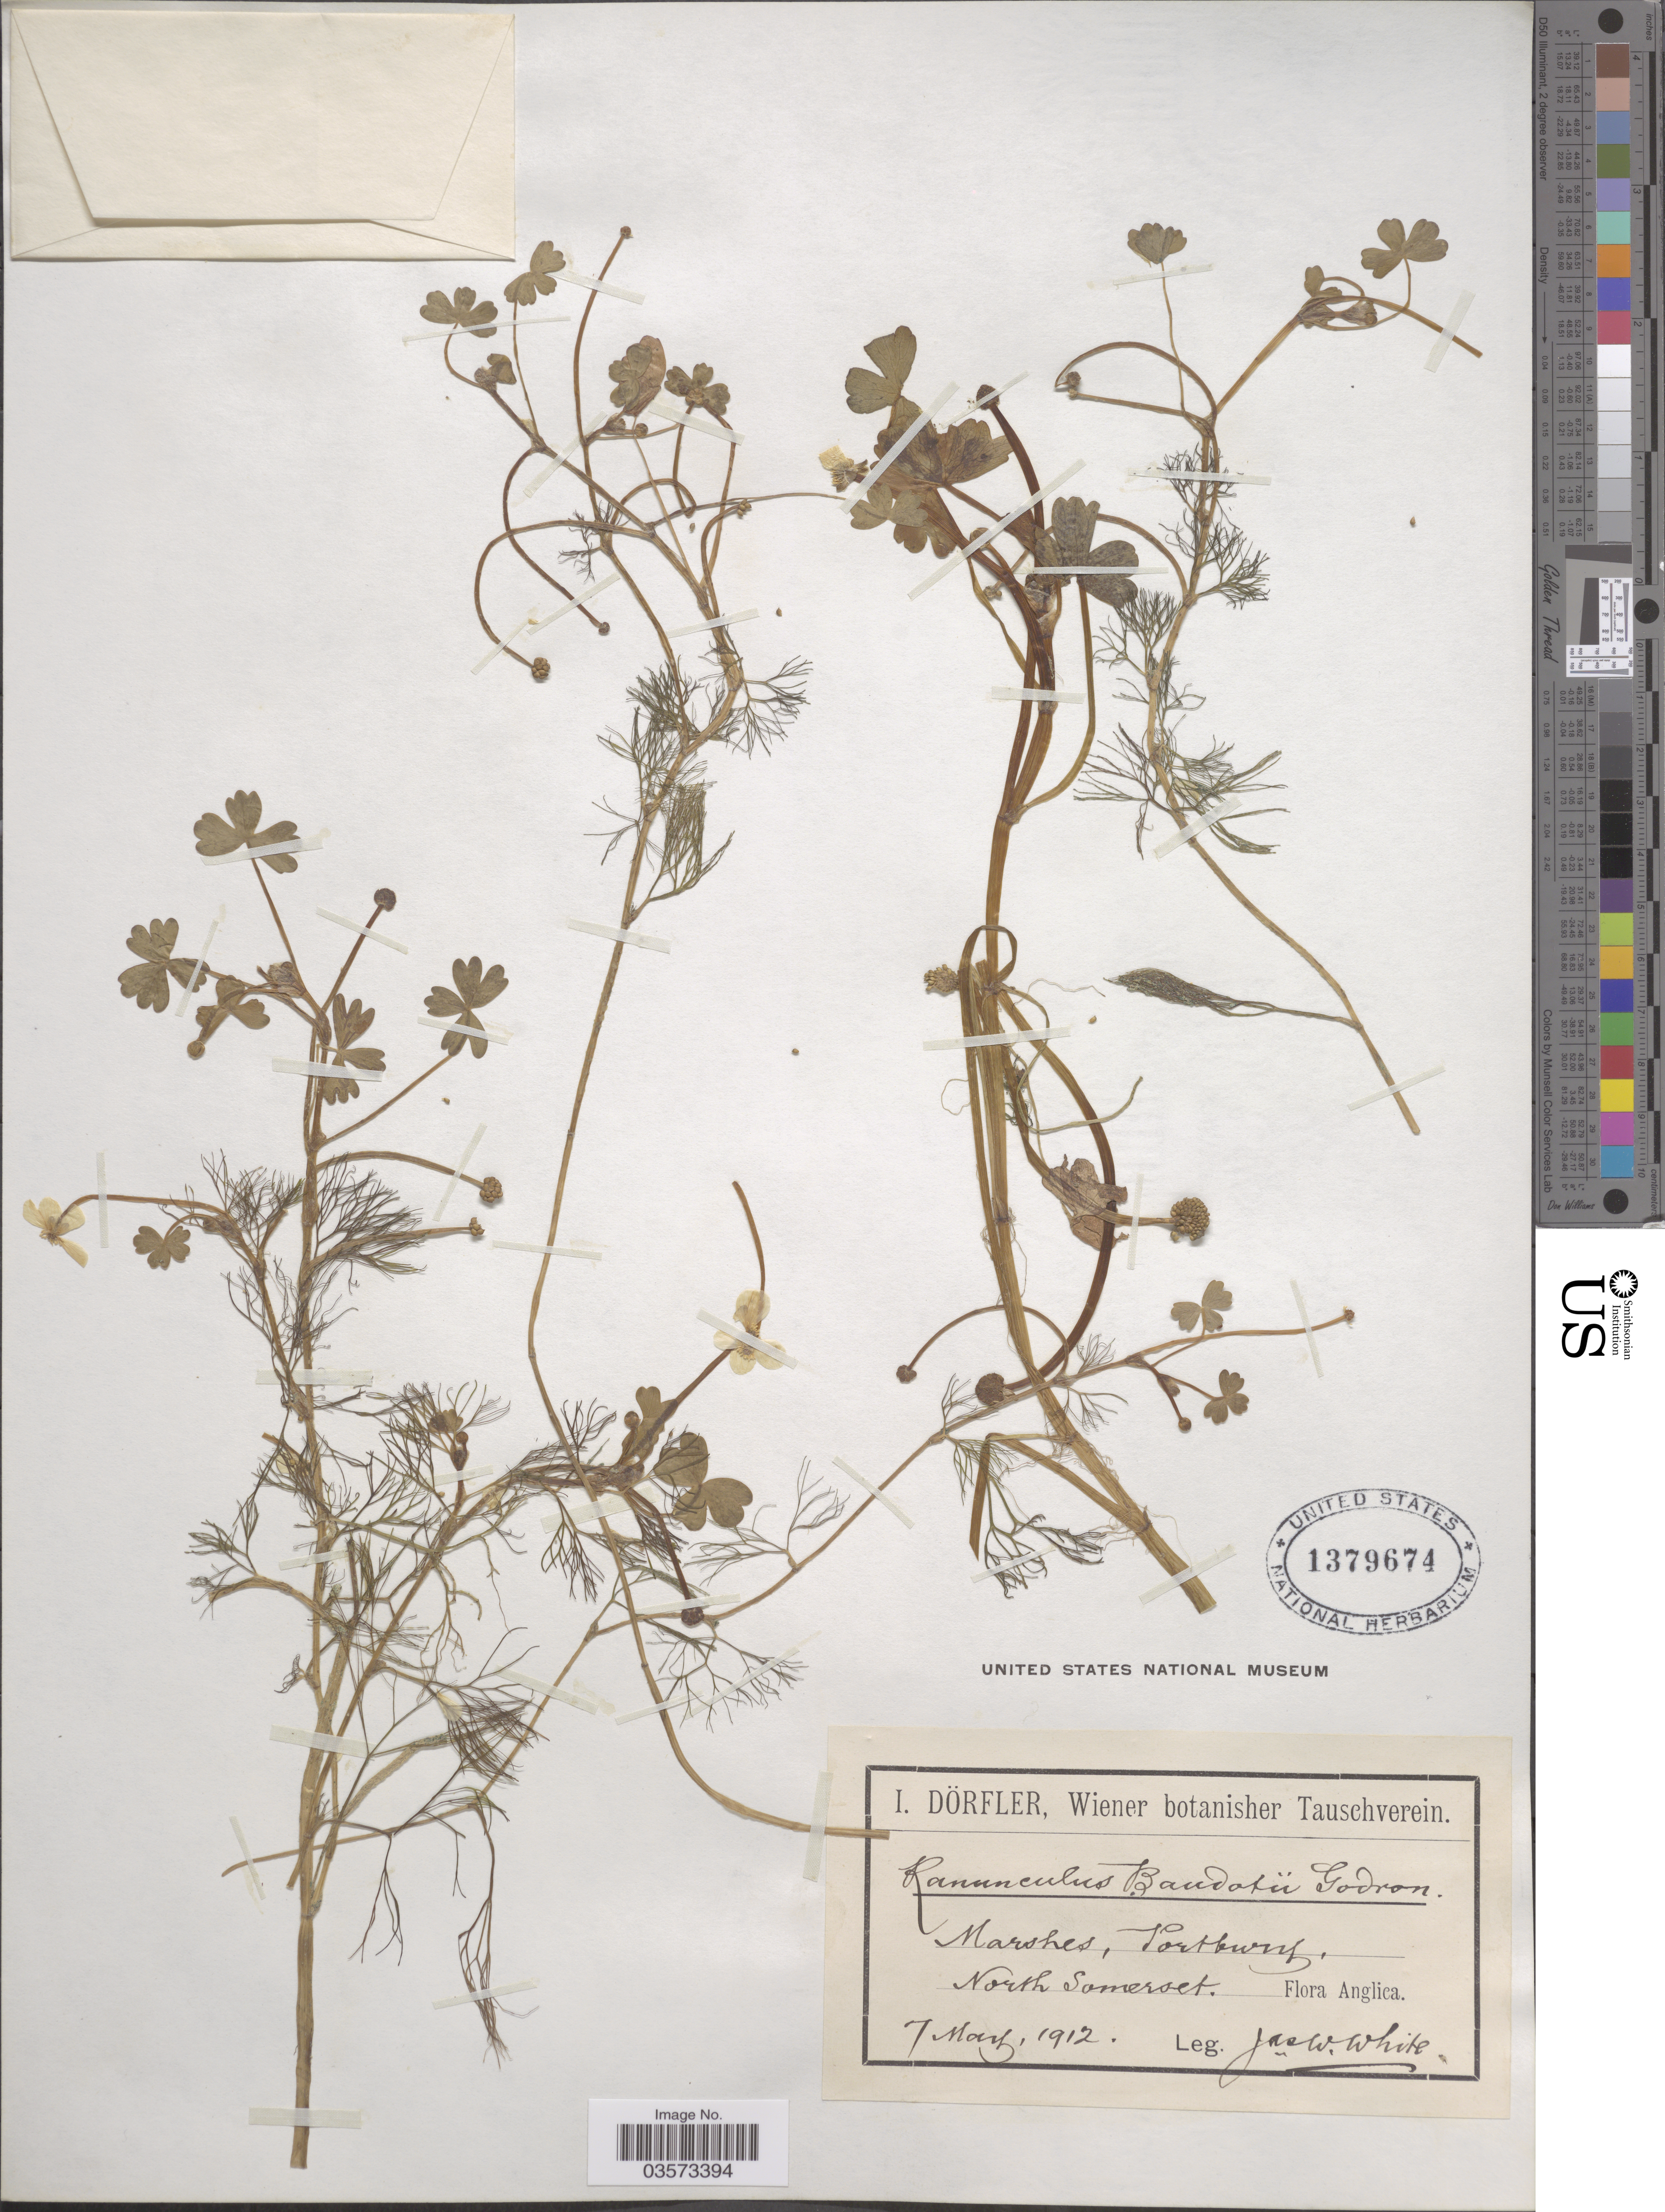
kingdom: Plantae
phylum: Tracheophyta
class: Magnoliopsida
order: Ranunculales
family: Ranunculaceae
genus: Ranunculus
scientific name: Ranunculus baudotii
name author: Godr.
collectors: J. W. White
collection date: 1912-05-07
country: United Kingdom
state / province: England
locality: Marshes, Portbury, North Somerset, Anglica.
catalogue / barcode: US 1379674